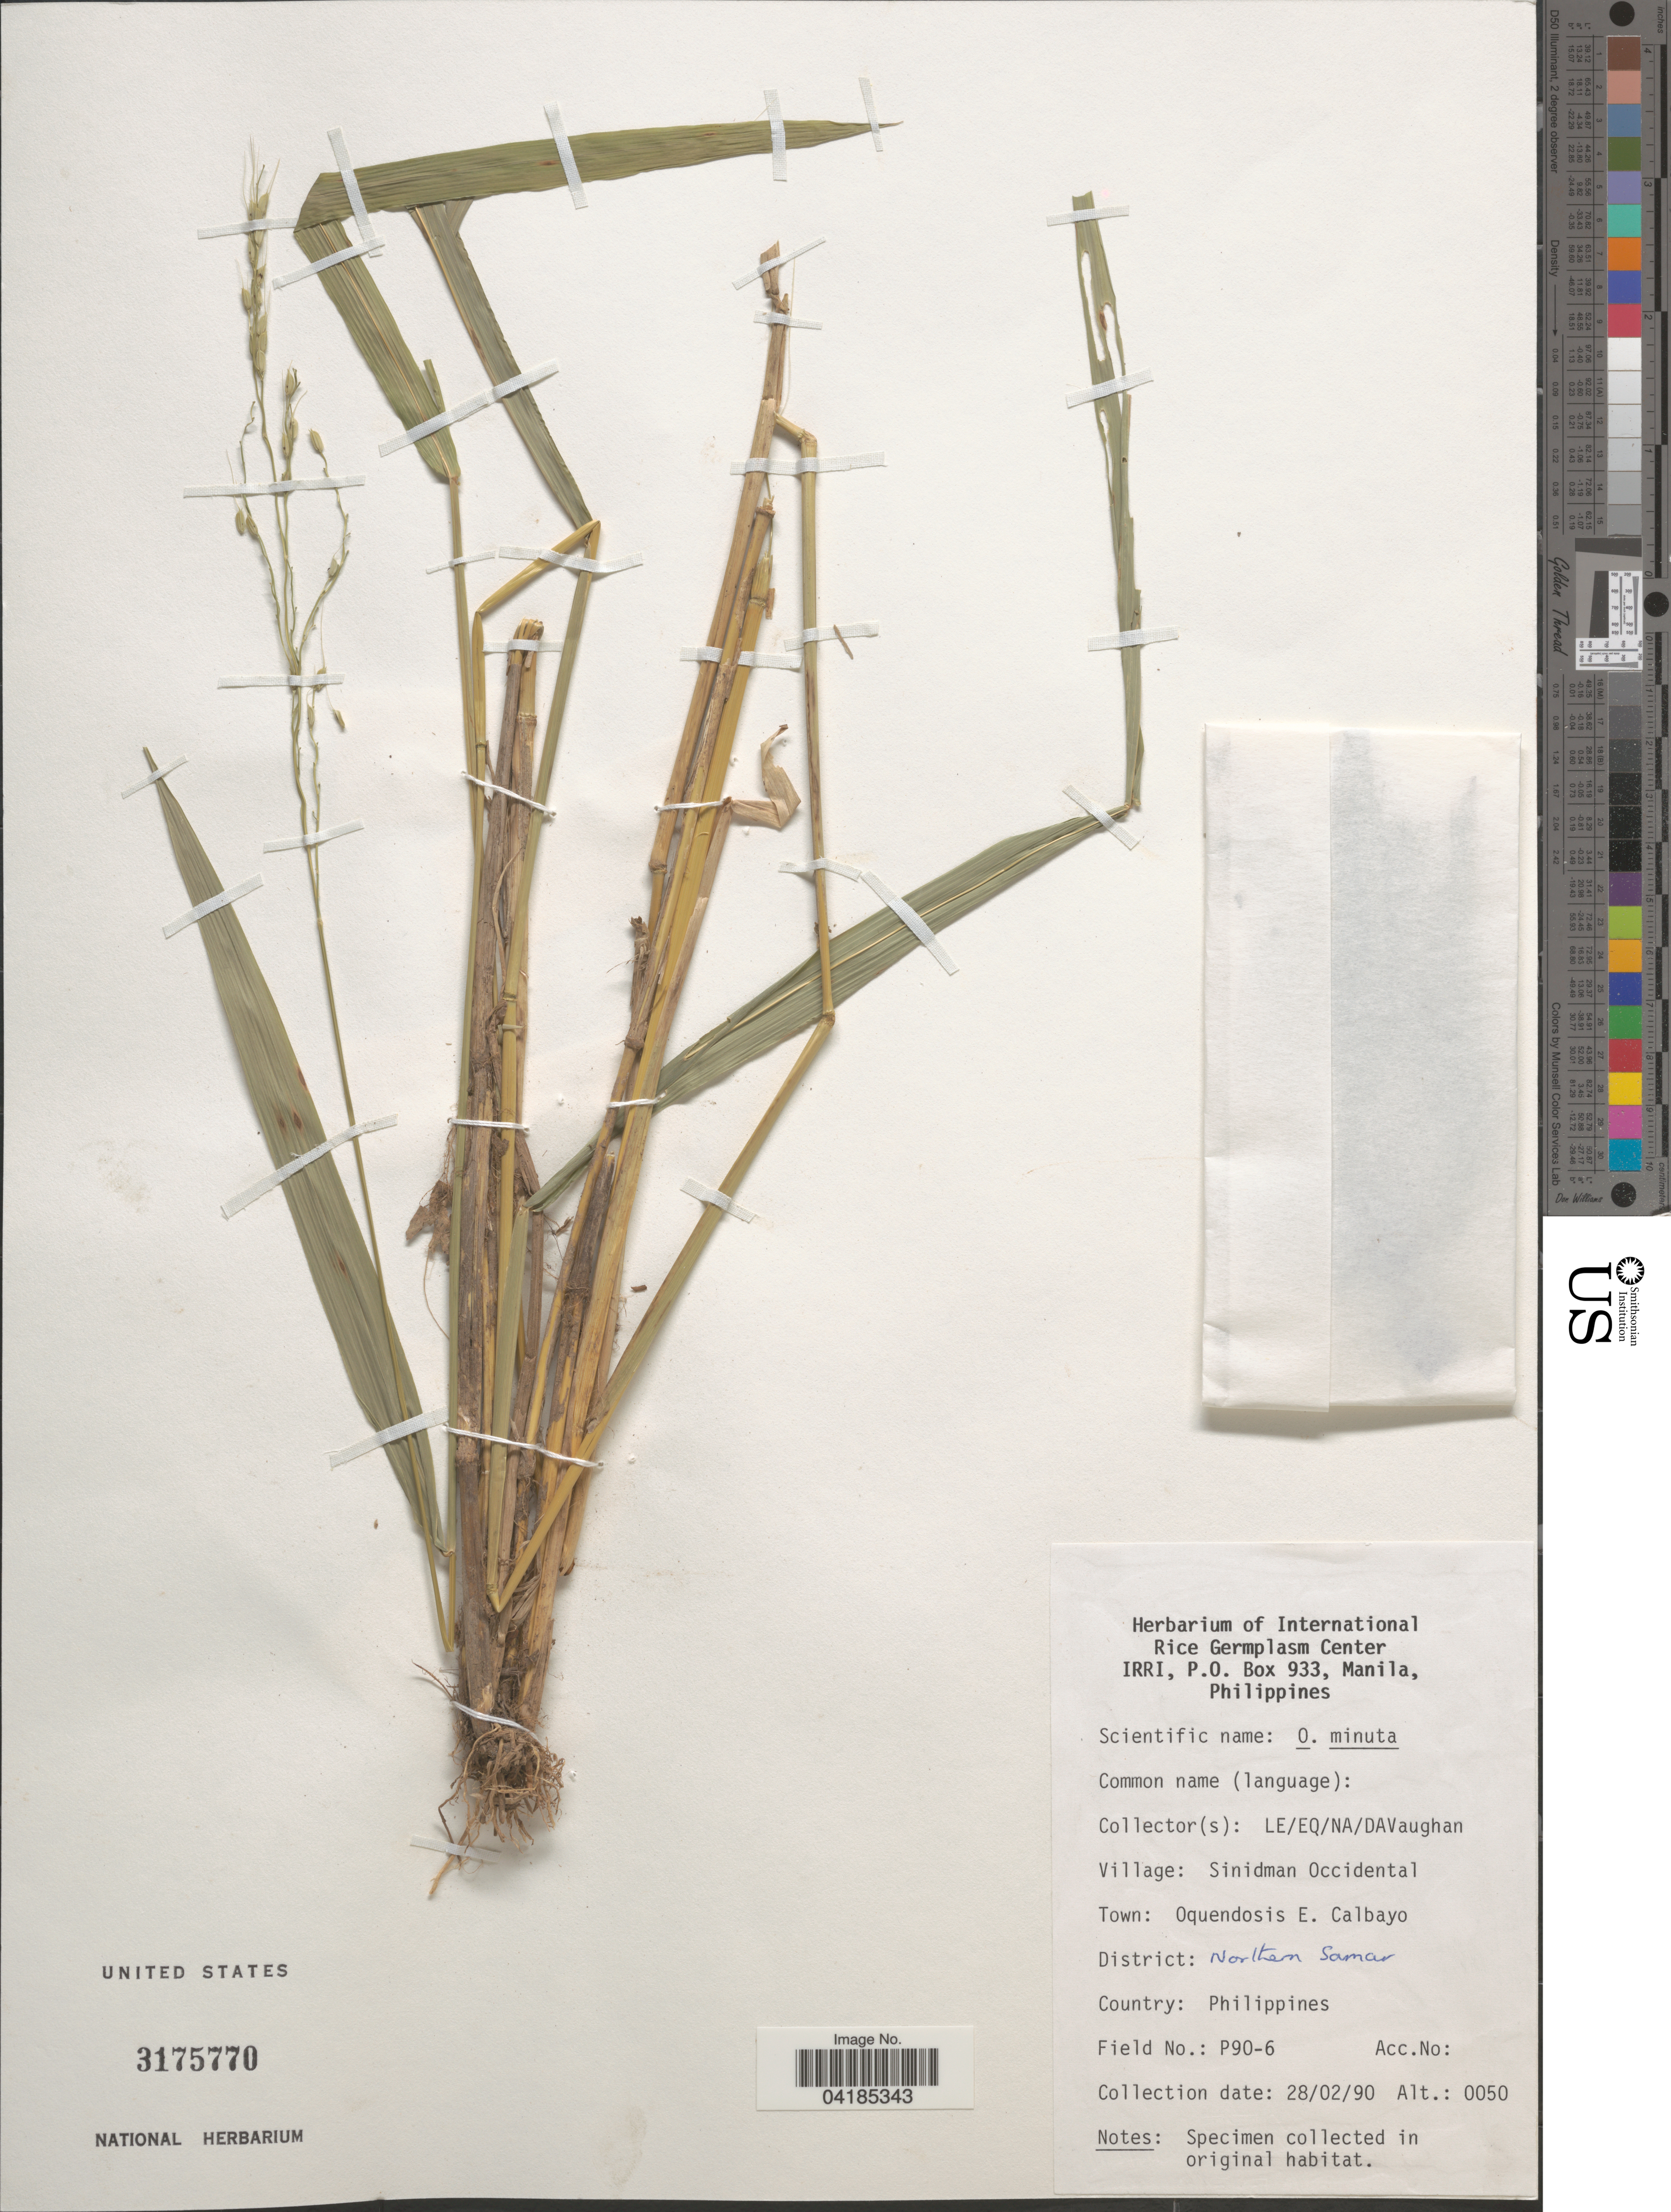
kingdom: Plantae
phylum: Tracheophyta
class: Liliopsida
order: Poales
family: Poaceae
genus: Oryza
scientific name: Oryza latifolia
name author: Desv.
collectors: L. E., E. Q., N. A. & D. Vaughan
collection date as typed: Transcribed d/m/y: 28/2/90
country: Philippines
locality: Village: Sinidman Occidental. Town: Oquendosis E. Calbayo. District: Northern Samar. Field No.: P90-6.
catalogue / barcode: US 3175770